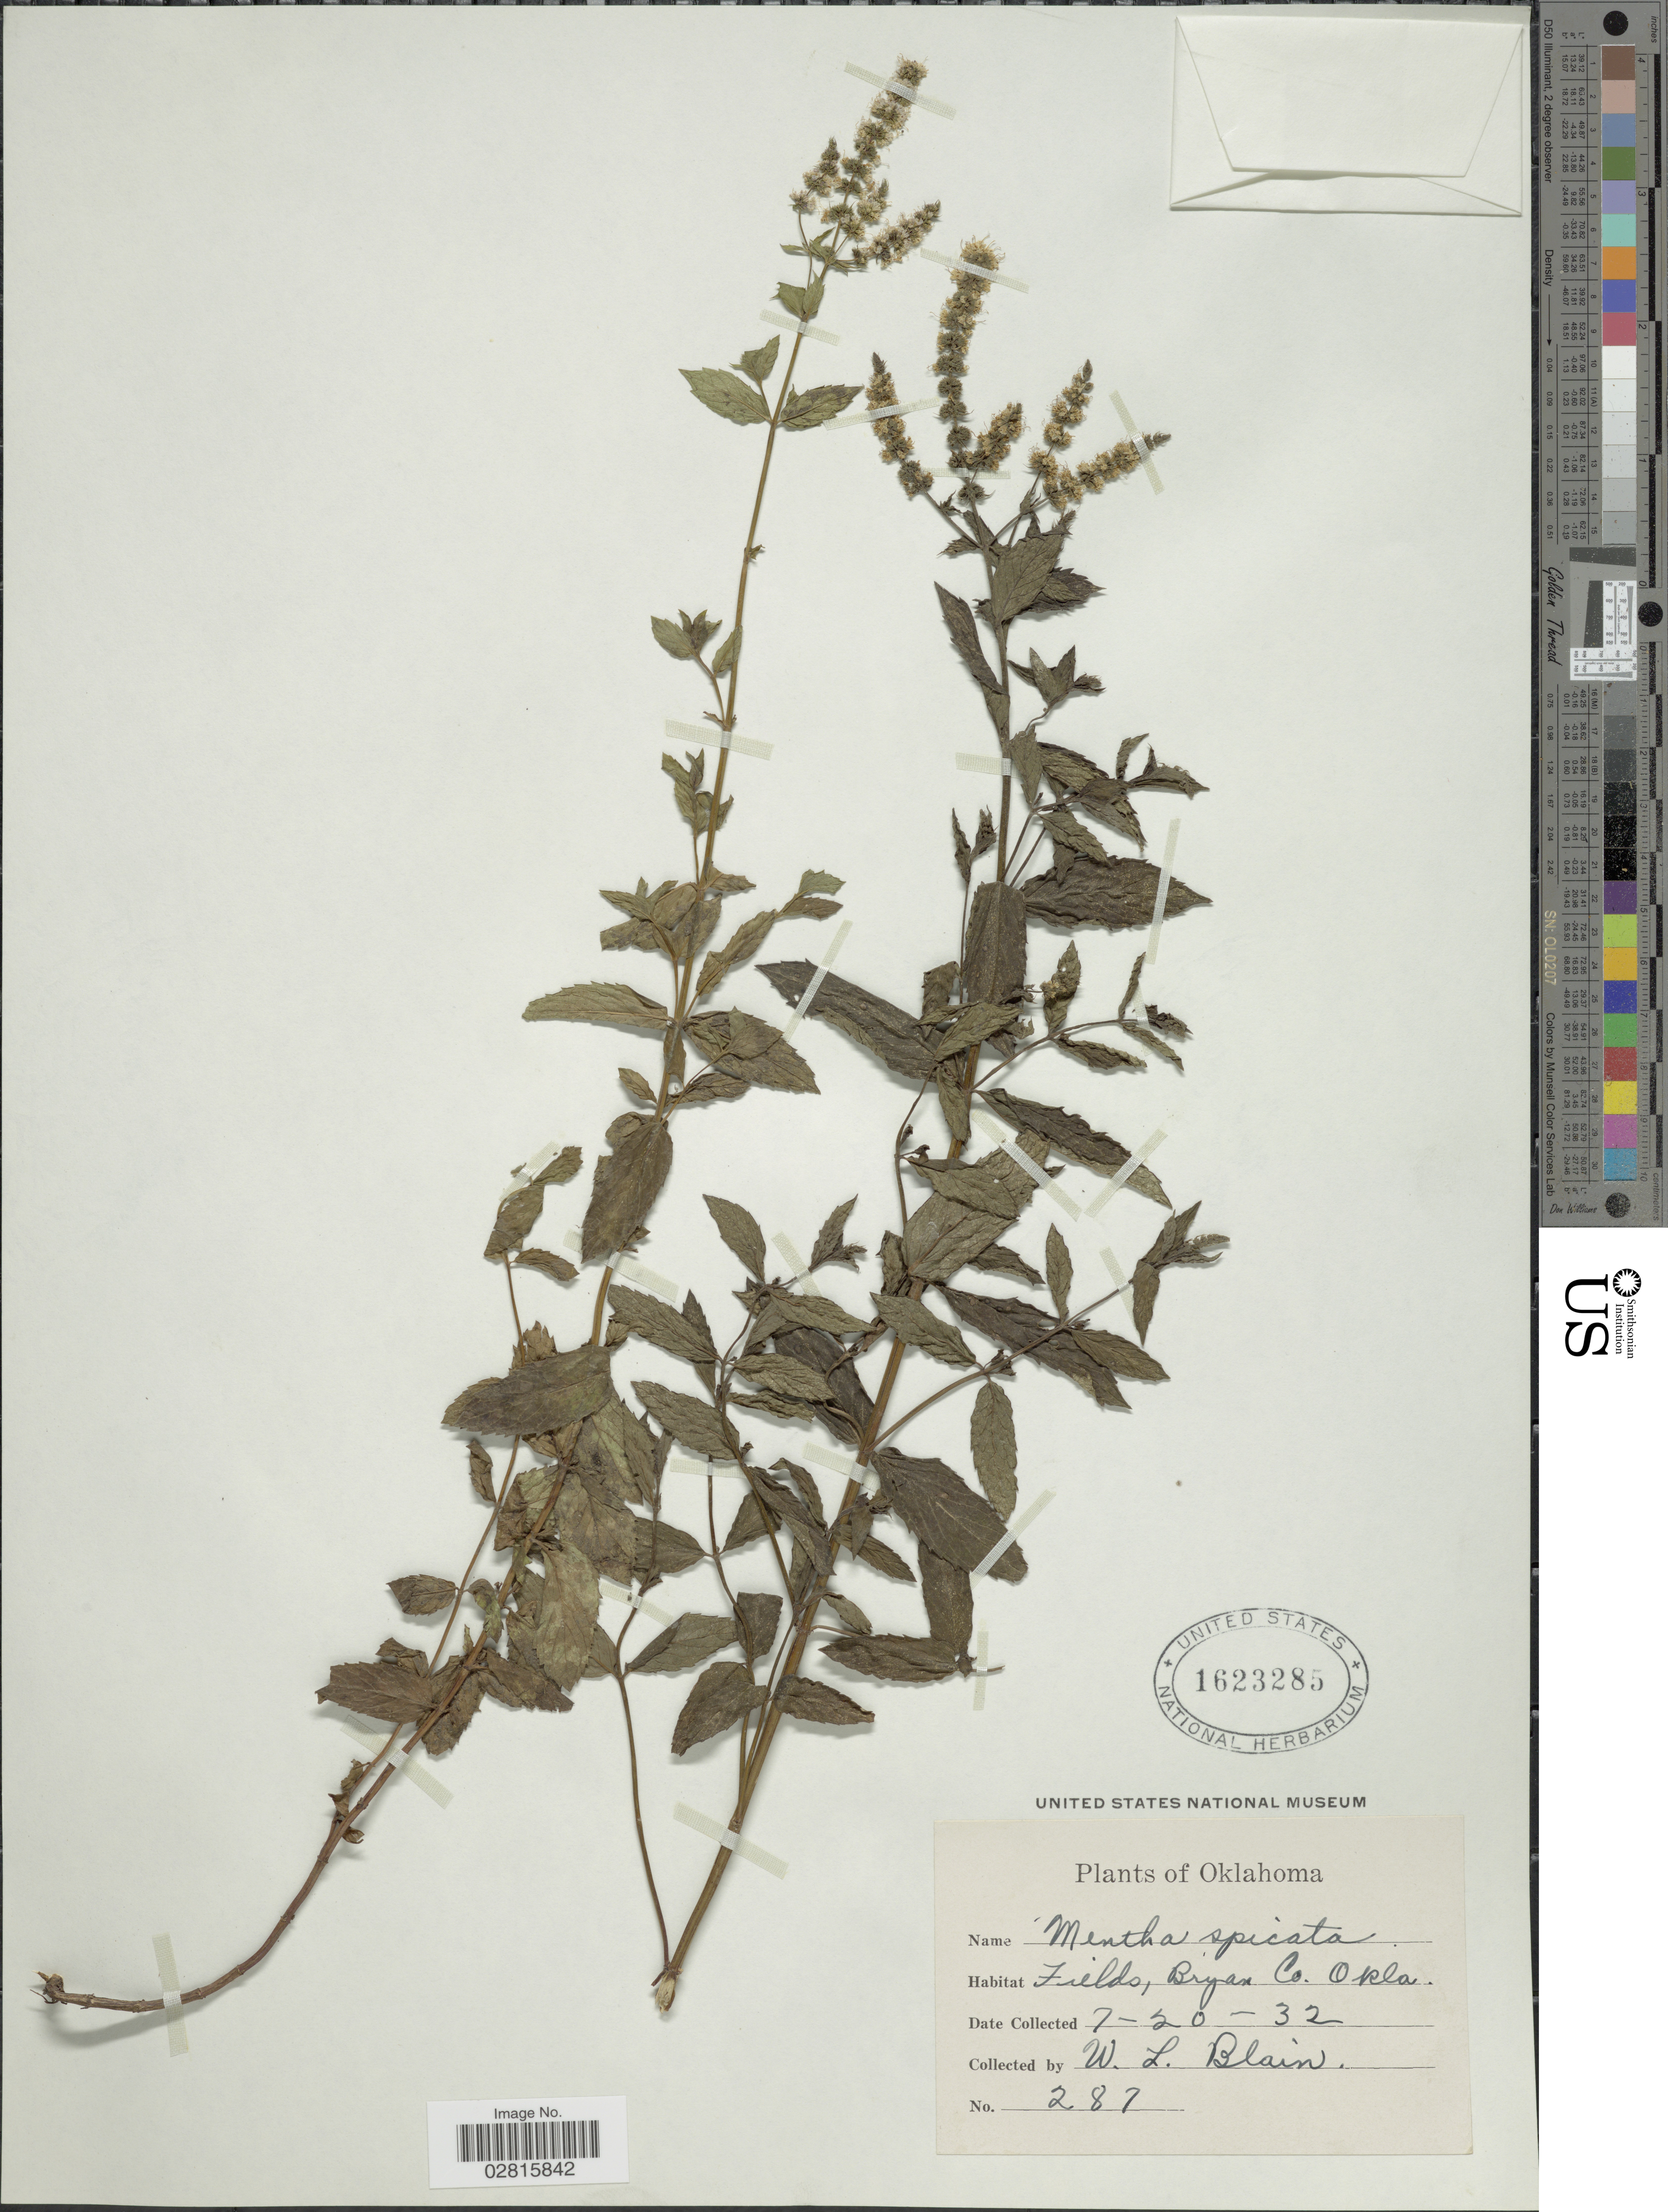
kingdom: Plantae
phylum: Tracheophyta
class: Magnoliopsida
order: Lamiales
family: Lamiaceae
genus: Mentha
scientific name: Mentha spicata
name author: L.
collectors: W. Blain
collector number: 287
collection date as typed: Transcribed d/m/y: 20/7/32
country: United States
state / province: Oklahoma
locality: Fields, Bryan Co. Okla.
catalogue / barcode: US 1623285